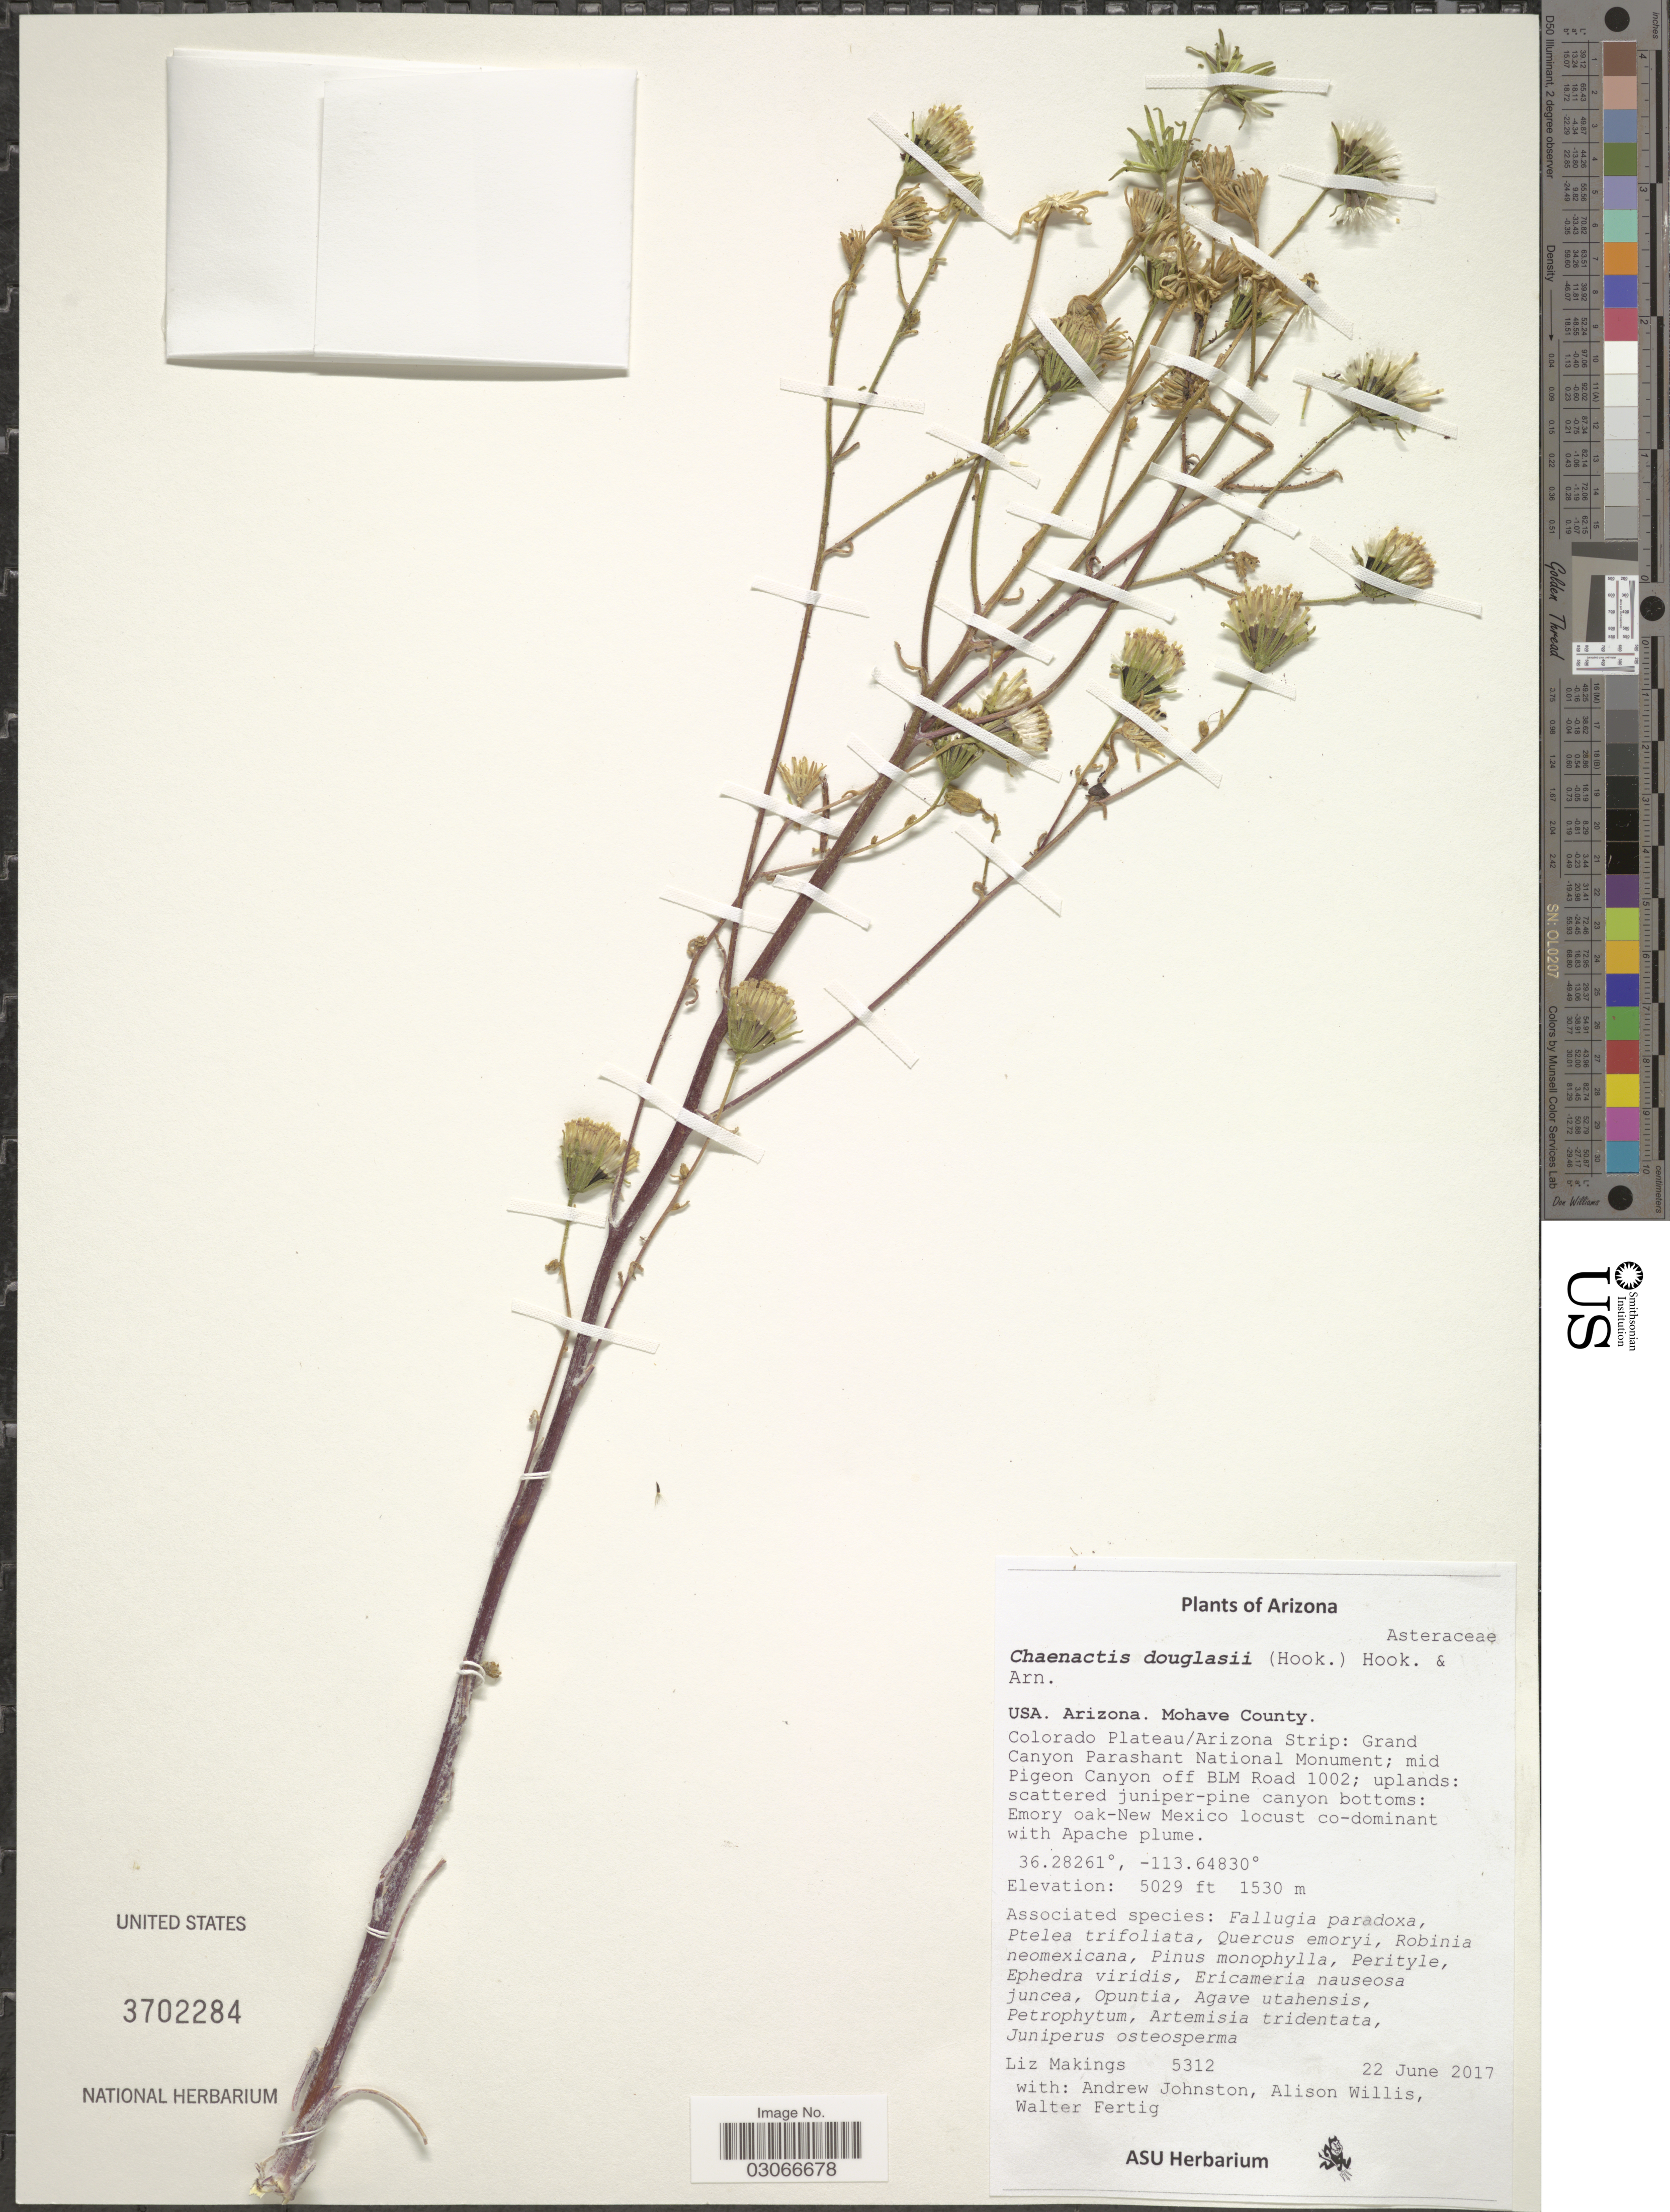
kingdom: Plantae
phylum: Tracheophyta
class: Magnoliopsida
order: Asterales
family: Asteraceae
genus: Chaenactis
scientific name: Chaenactis douglasii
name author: Hook. & Arn.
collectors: L. Makings, A. H. Johnston, A. Willis & W. Fertig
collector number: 5312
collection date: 2017-06-22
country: United States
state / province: Arizona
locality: USA. Mohave County. Colorado Plateau/Arizona Strip: Grand Canyon Parashant National Monument; mid Pigeon Canyon off BLM Road 1002.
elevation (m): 1530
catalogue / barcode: US 3702284